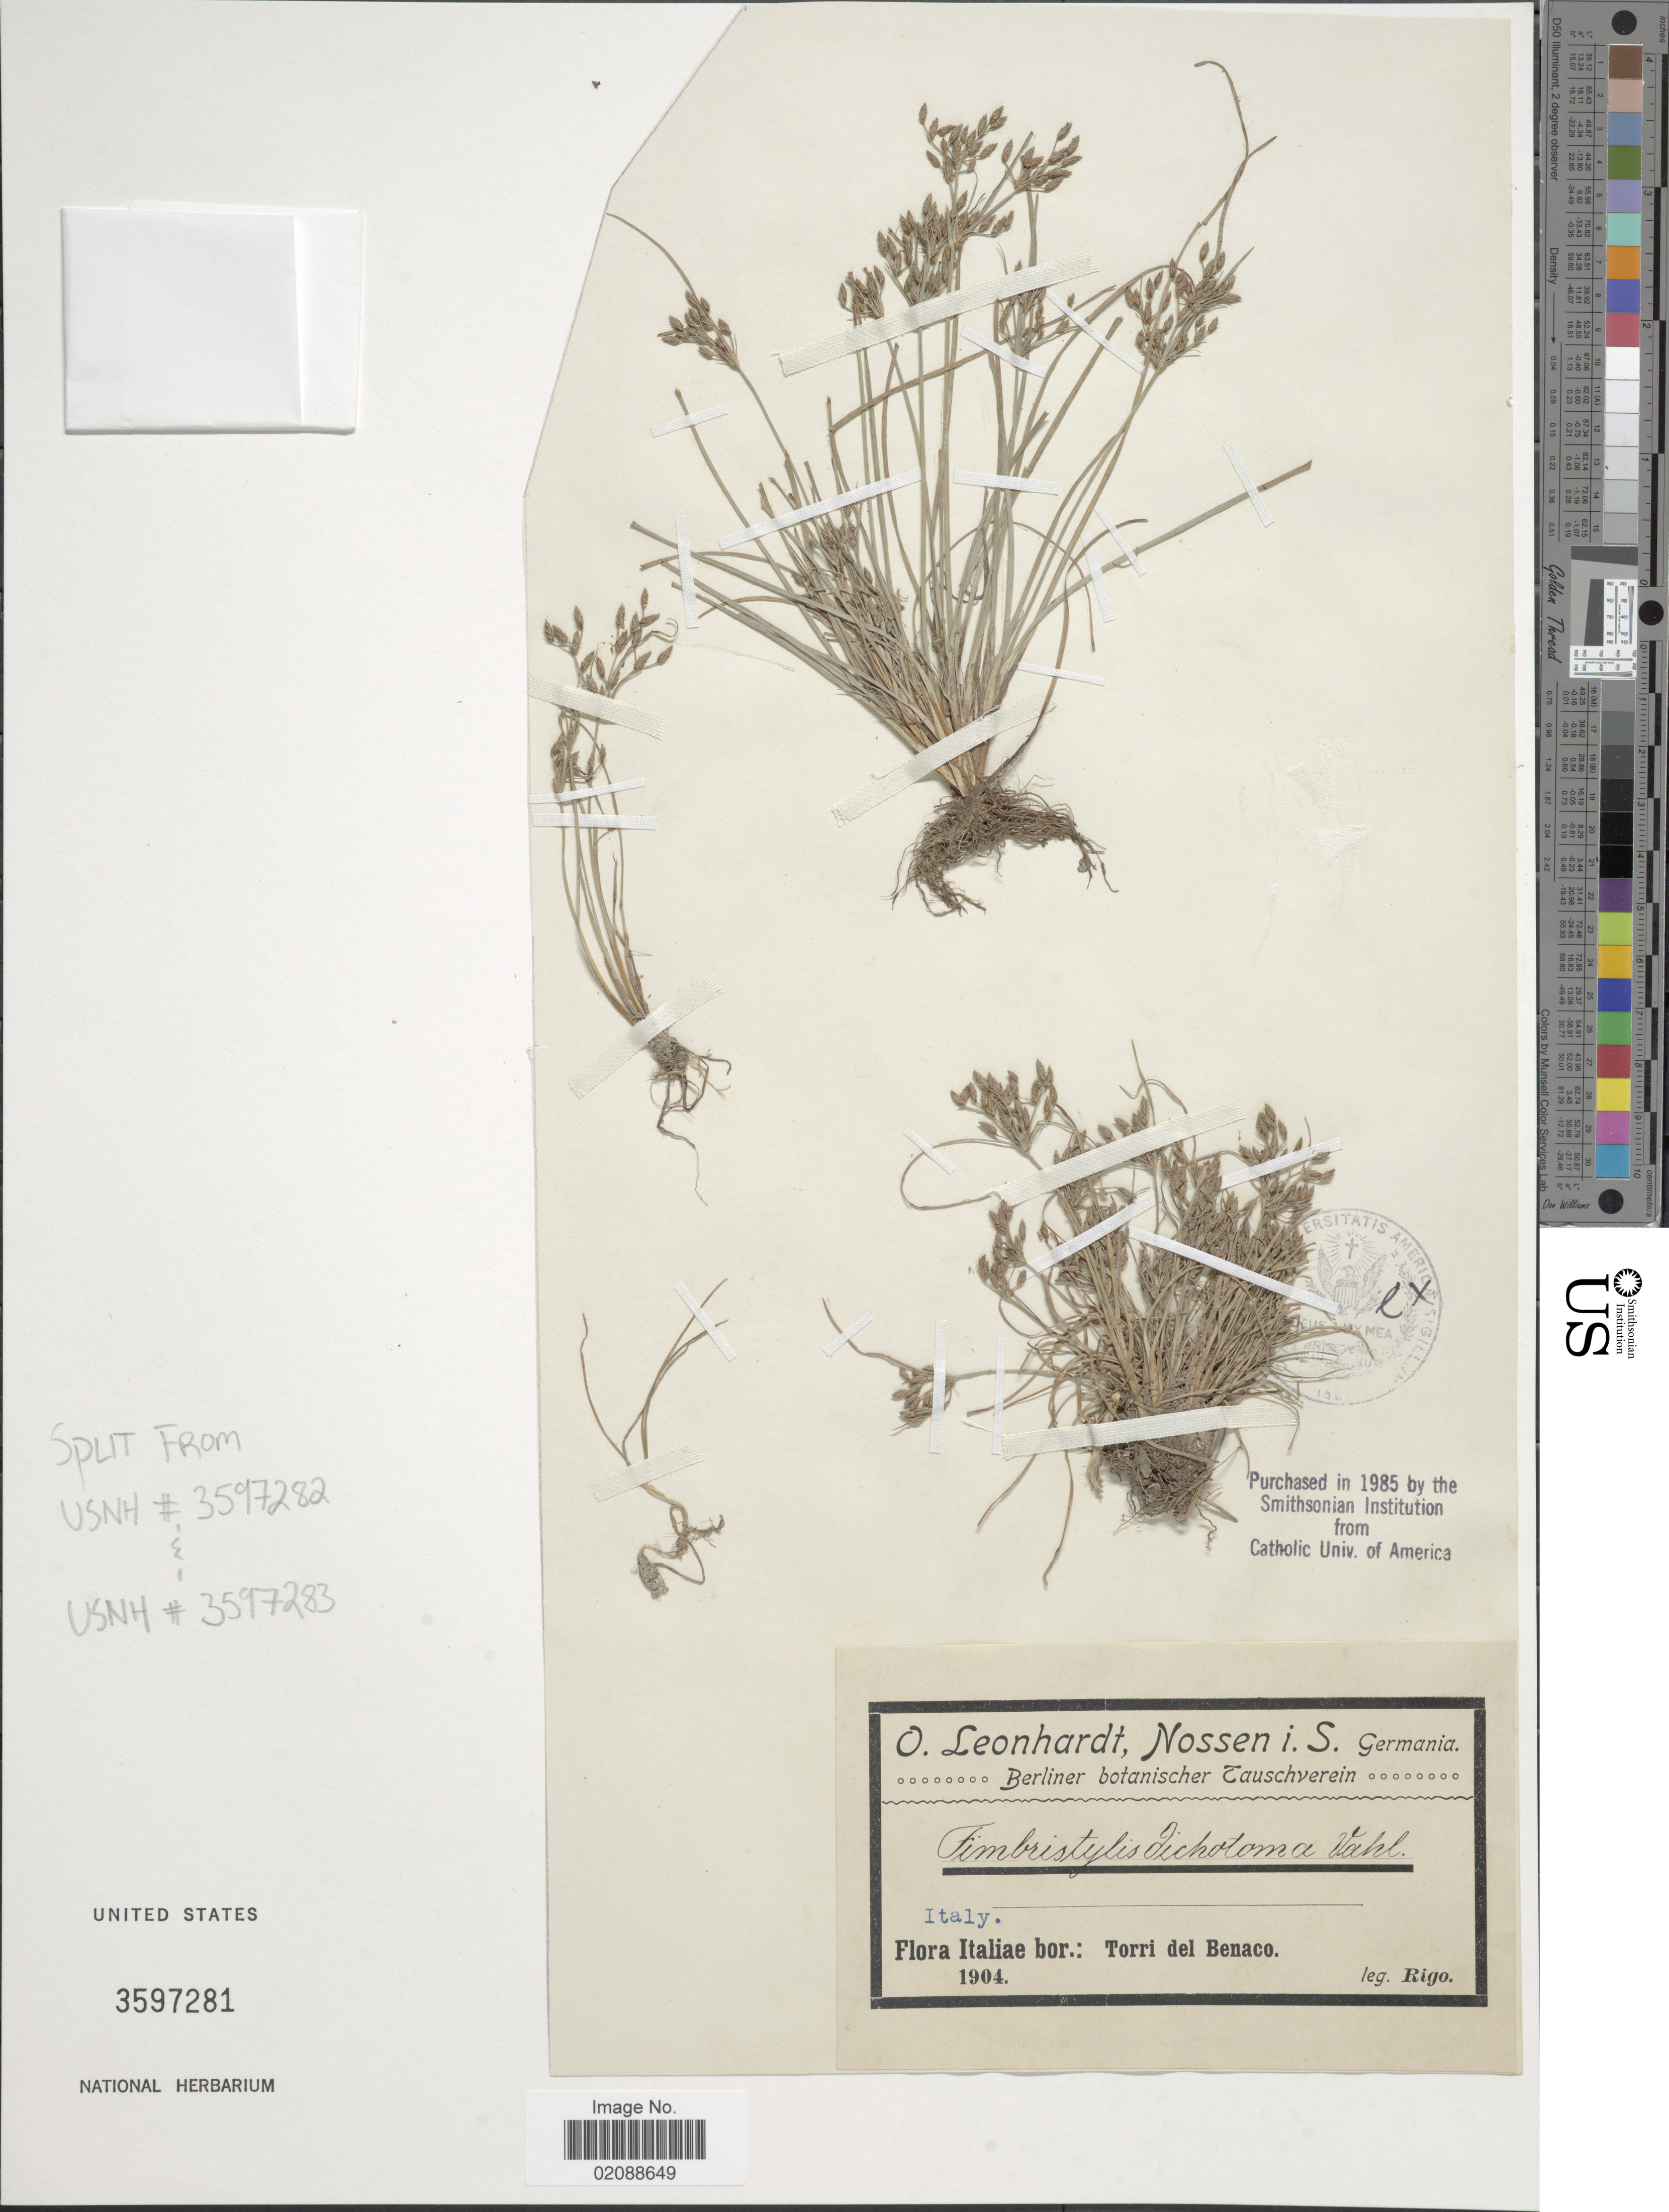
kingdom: Plantae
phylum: Tracheophyta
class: Liliopsida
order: Poales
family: Cyperaceae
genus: Fimbristylis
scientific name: Fimbristylis dichotoma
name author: (L.) Vahl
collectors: -- Rigo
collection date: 1904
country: Italy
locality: Torri del Benaco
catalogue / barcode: US 3597281